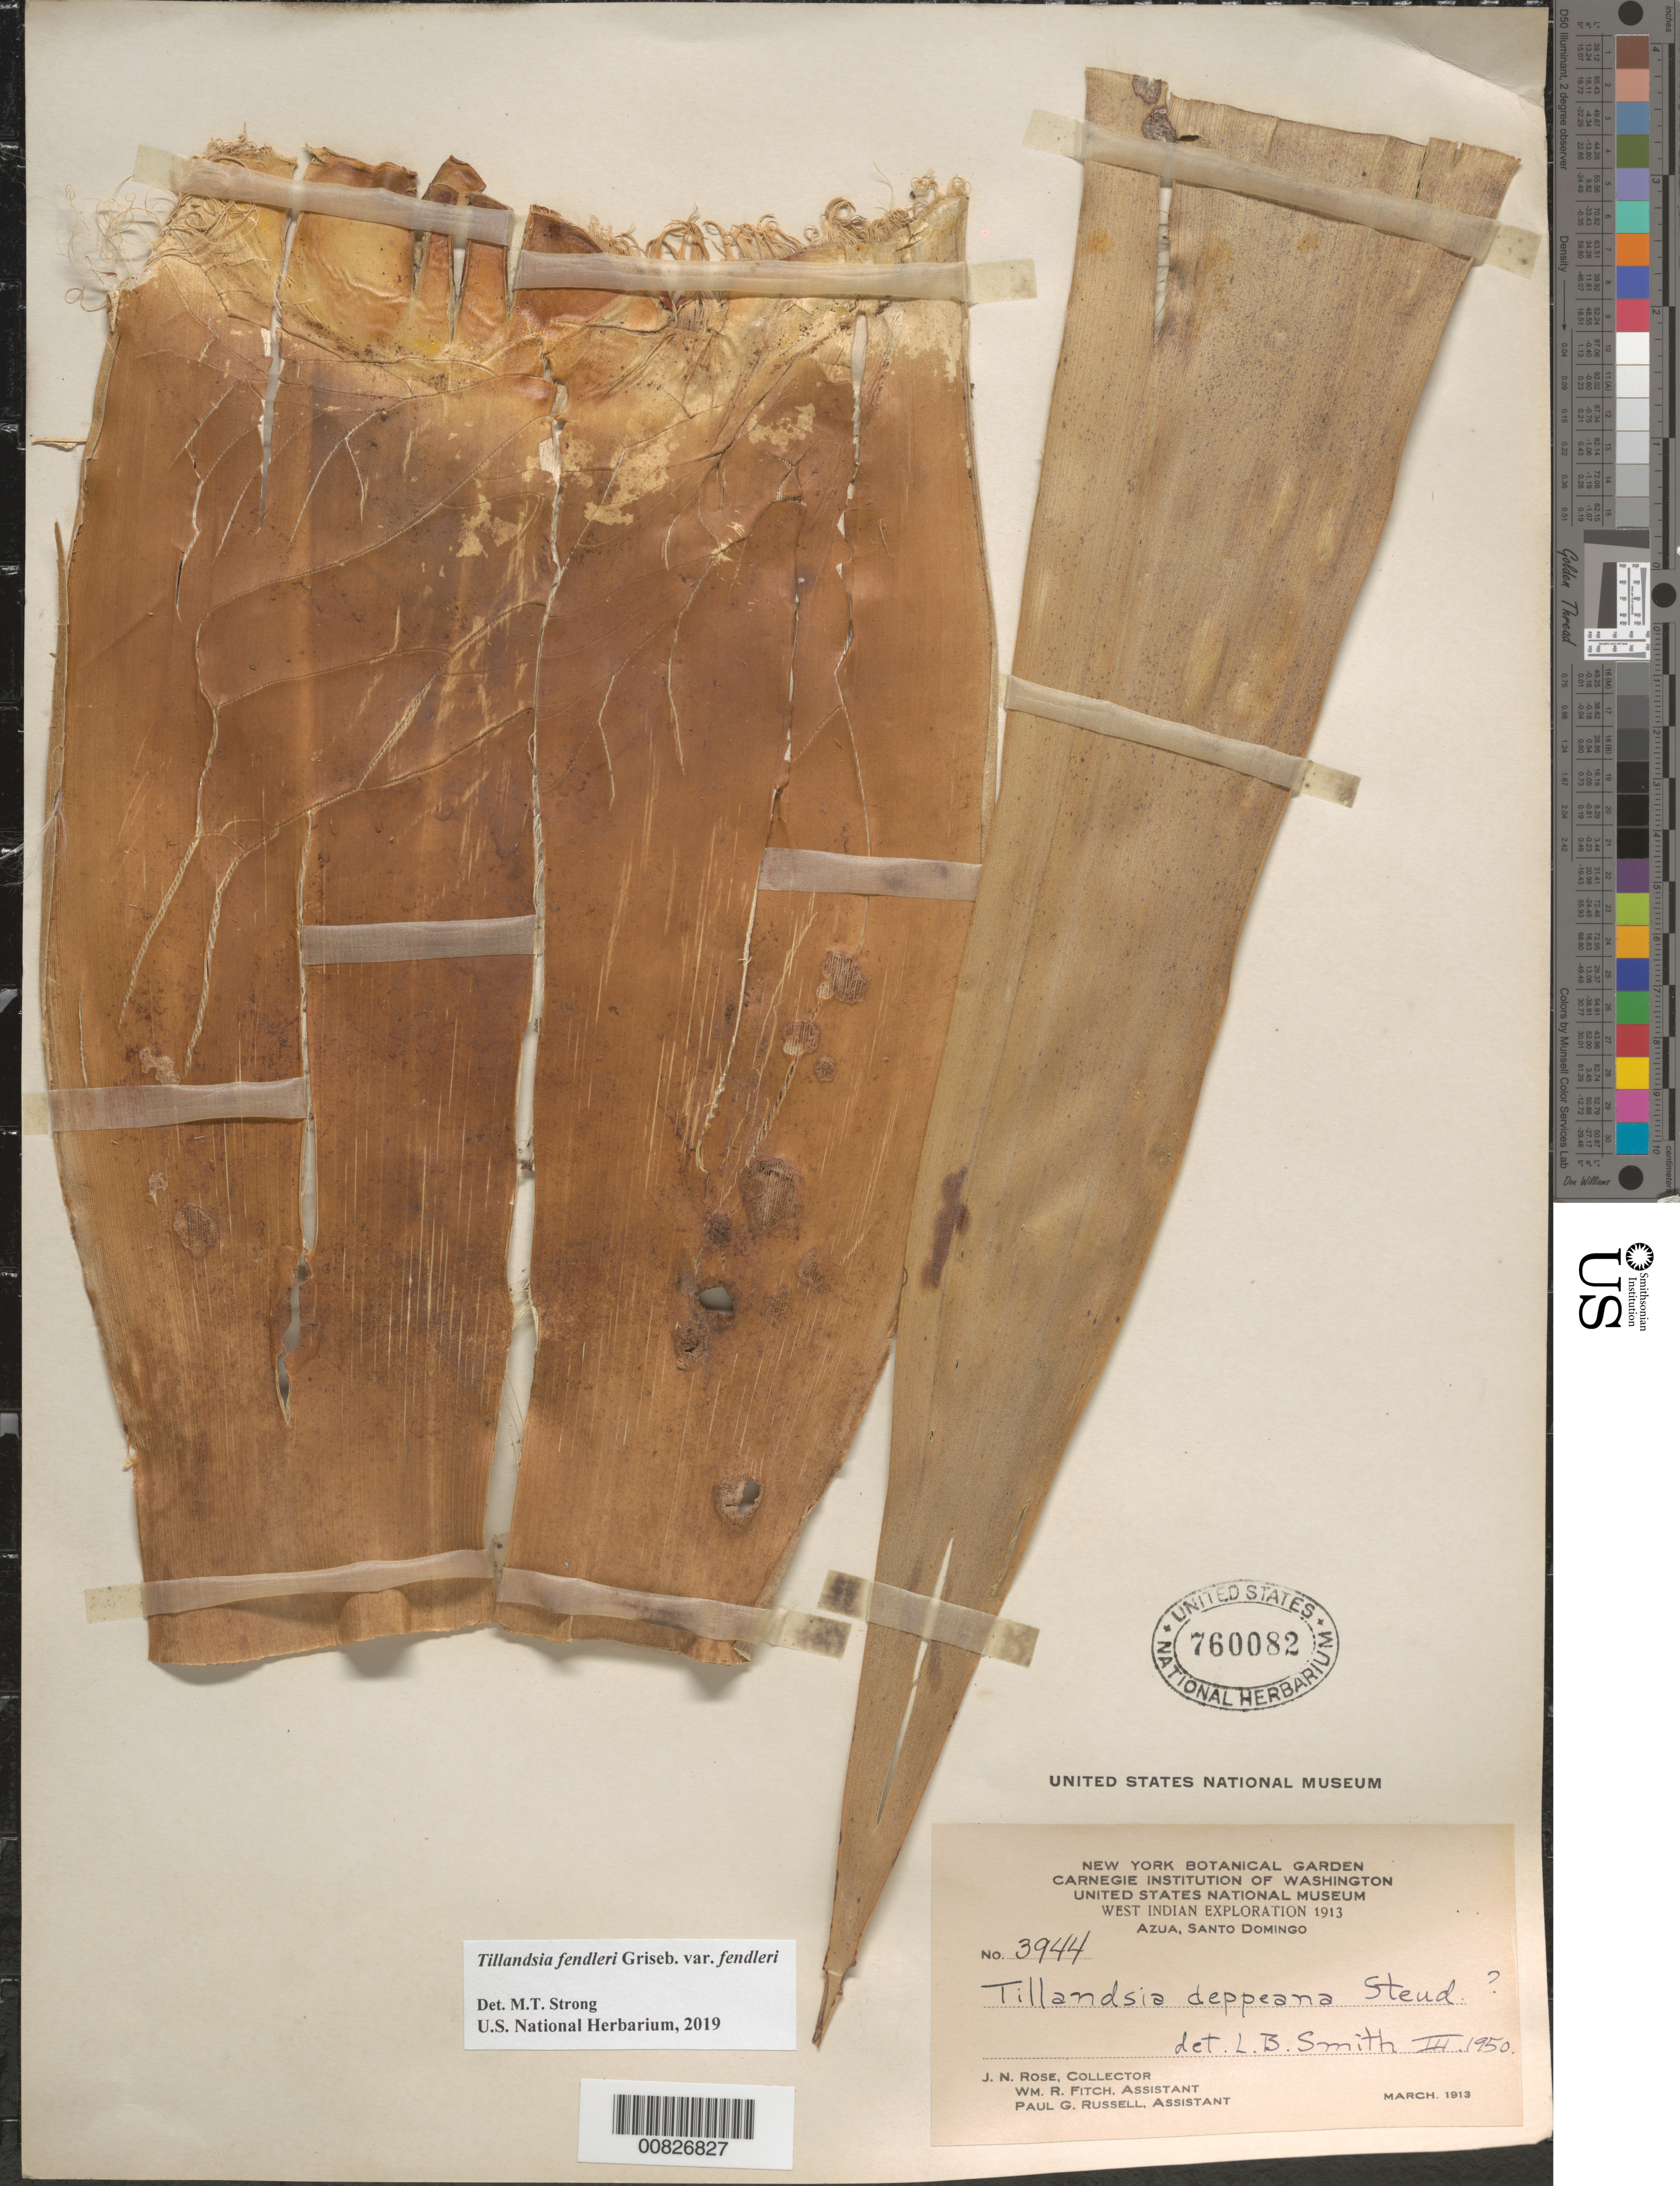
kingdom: Plantae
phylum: Tracheophyta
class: Liliopsida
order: Poales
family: Bromeliaceae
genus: Tillandsia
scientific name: Tillandsia fendleri var. fendleri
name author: Griseb.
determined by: Strong, Mark T., (BOT), Smithsonian Institution - National Museum of Natural History (UNITED STATES)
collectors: J. N. Rose, W. R. Fitch & P. G. Russell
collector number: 3944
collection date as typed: Mar 1913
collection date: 1913-03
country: Dominican Republic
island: Hispaniola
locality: Azua, Santo Domingo.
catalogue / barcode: US 760082